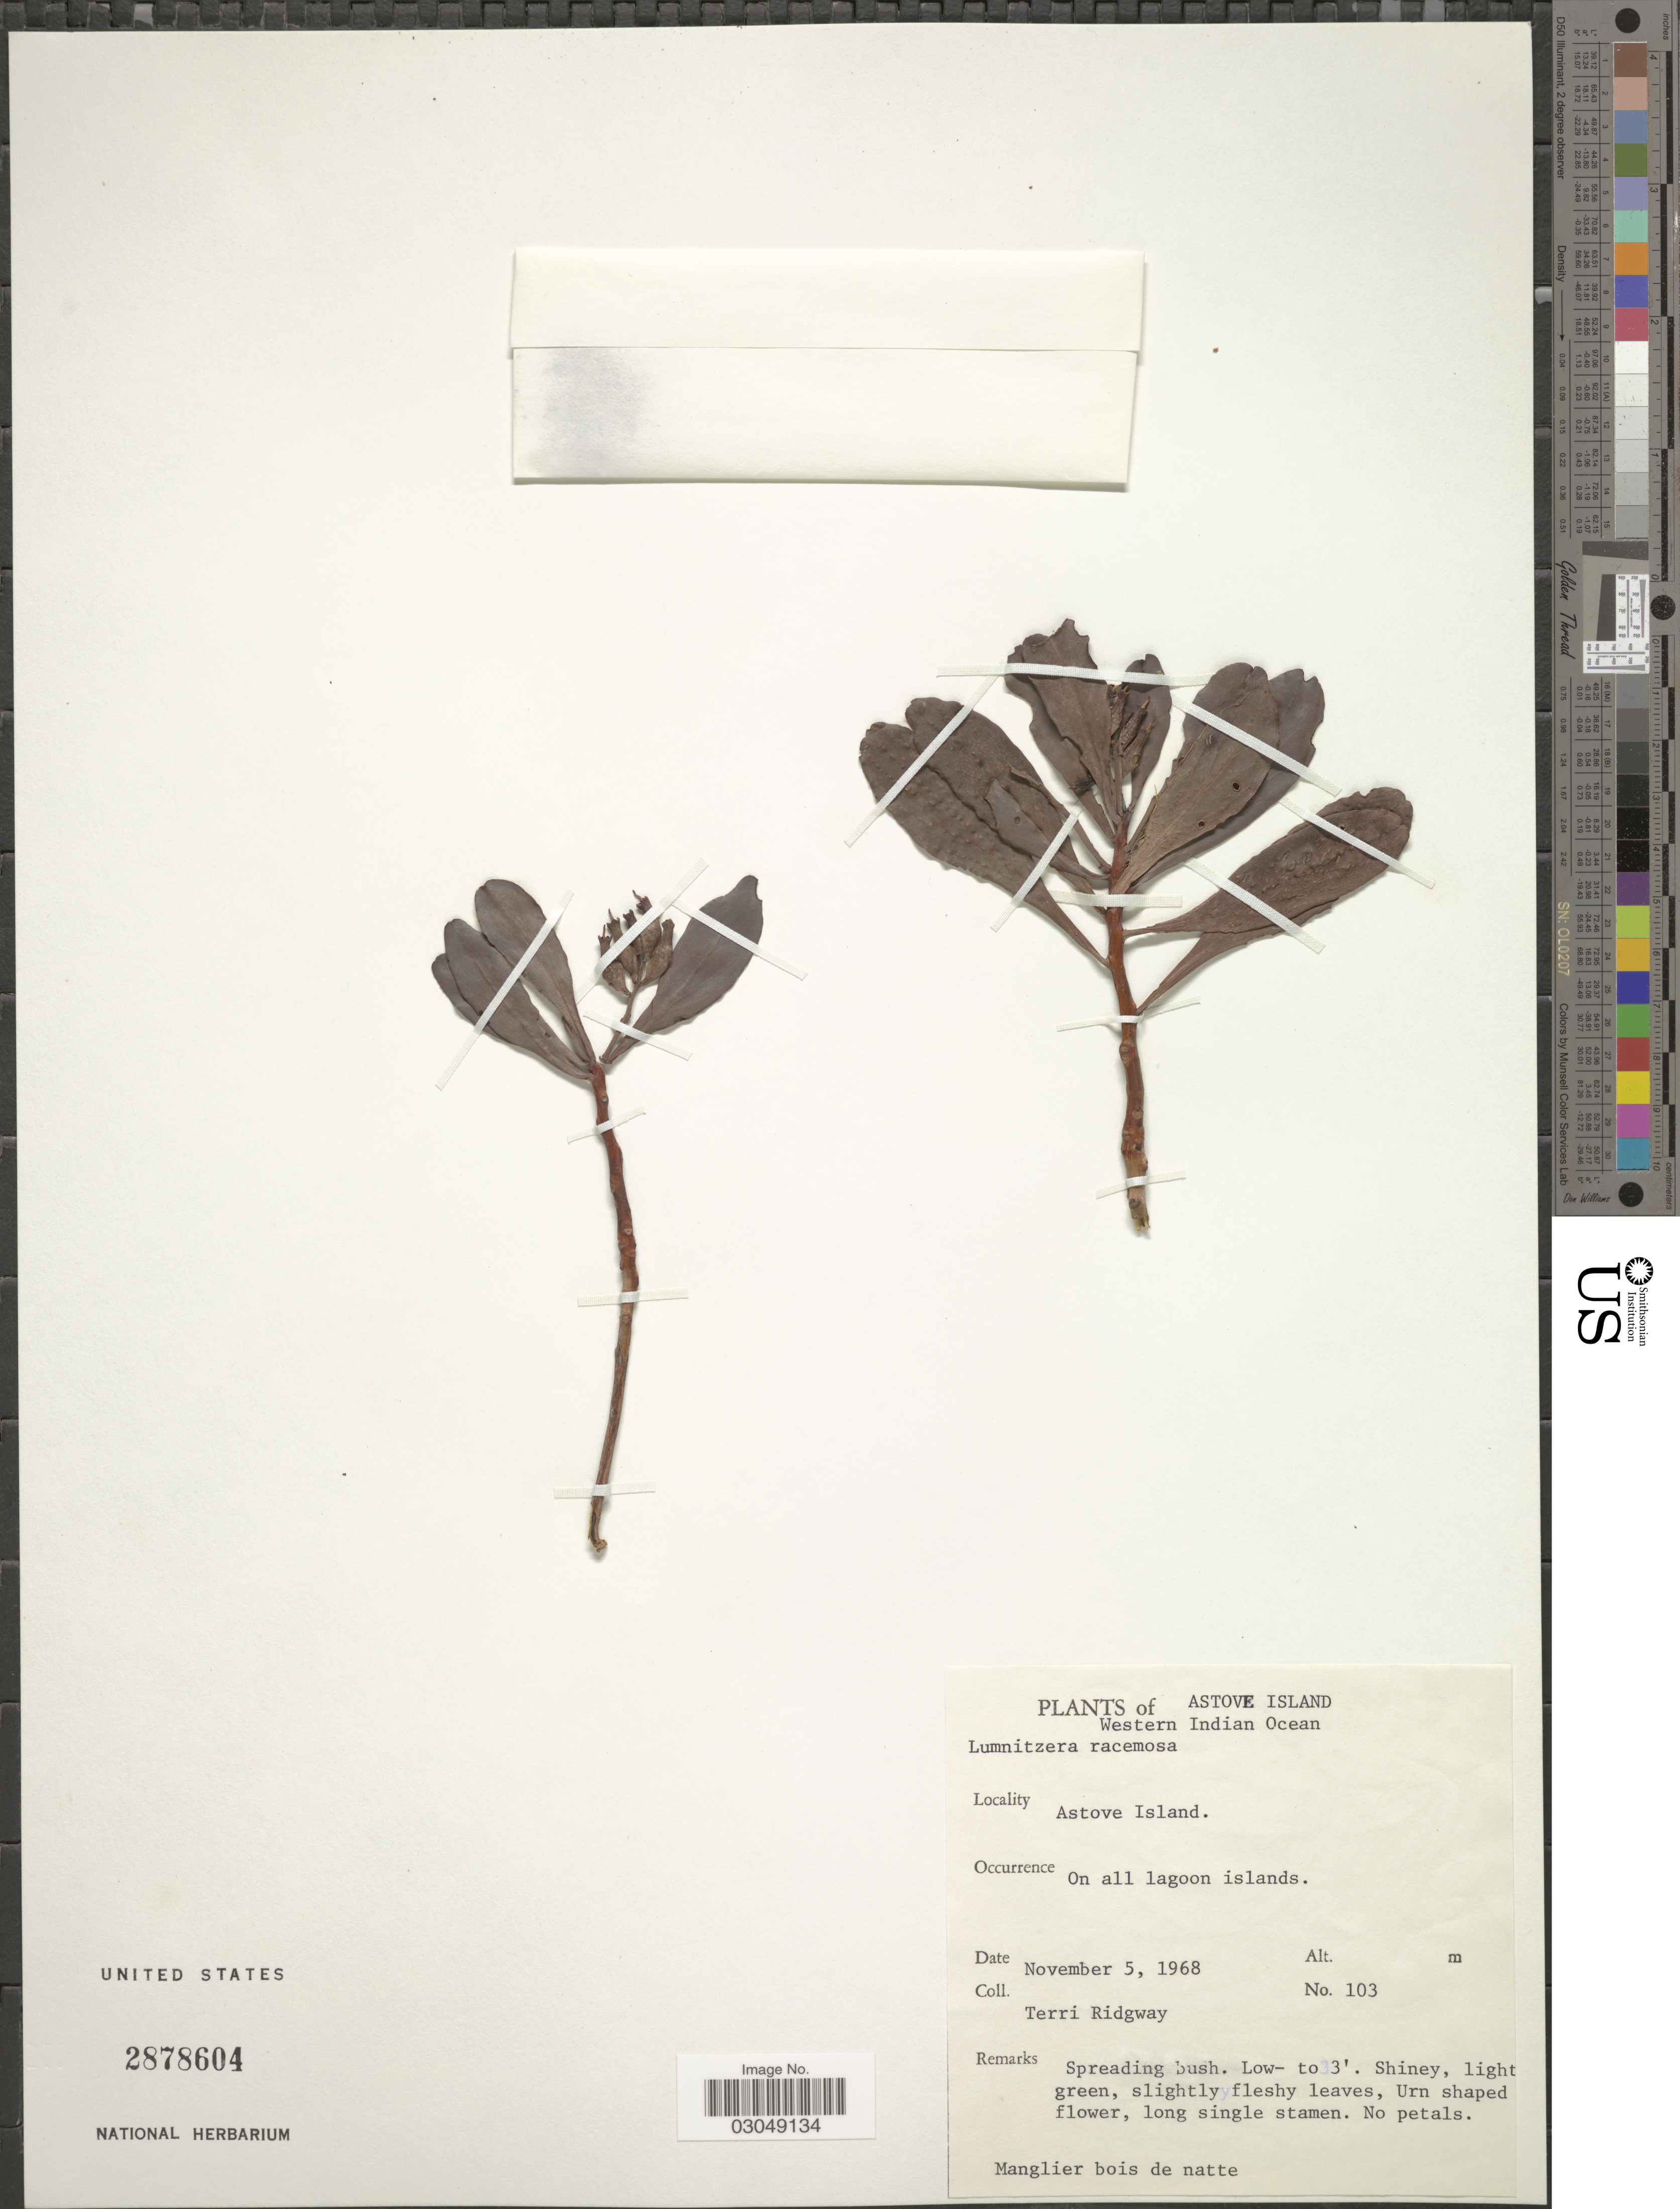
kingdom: Plantae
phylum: Tracheophyta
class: Magnoliopsida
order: Myrtales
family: Combretaceae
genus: Lumnitzera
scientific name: Lumnitzera racemosa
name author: Willd.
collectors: T. Ridgway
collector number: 103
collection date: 1968-11-05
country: Seychelles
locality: Astove Island. Western Indian Ocean. Astove Island.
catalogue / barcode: US 2878604